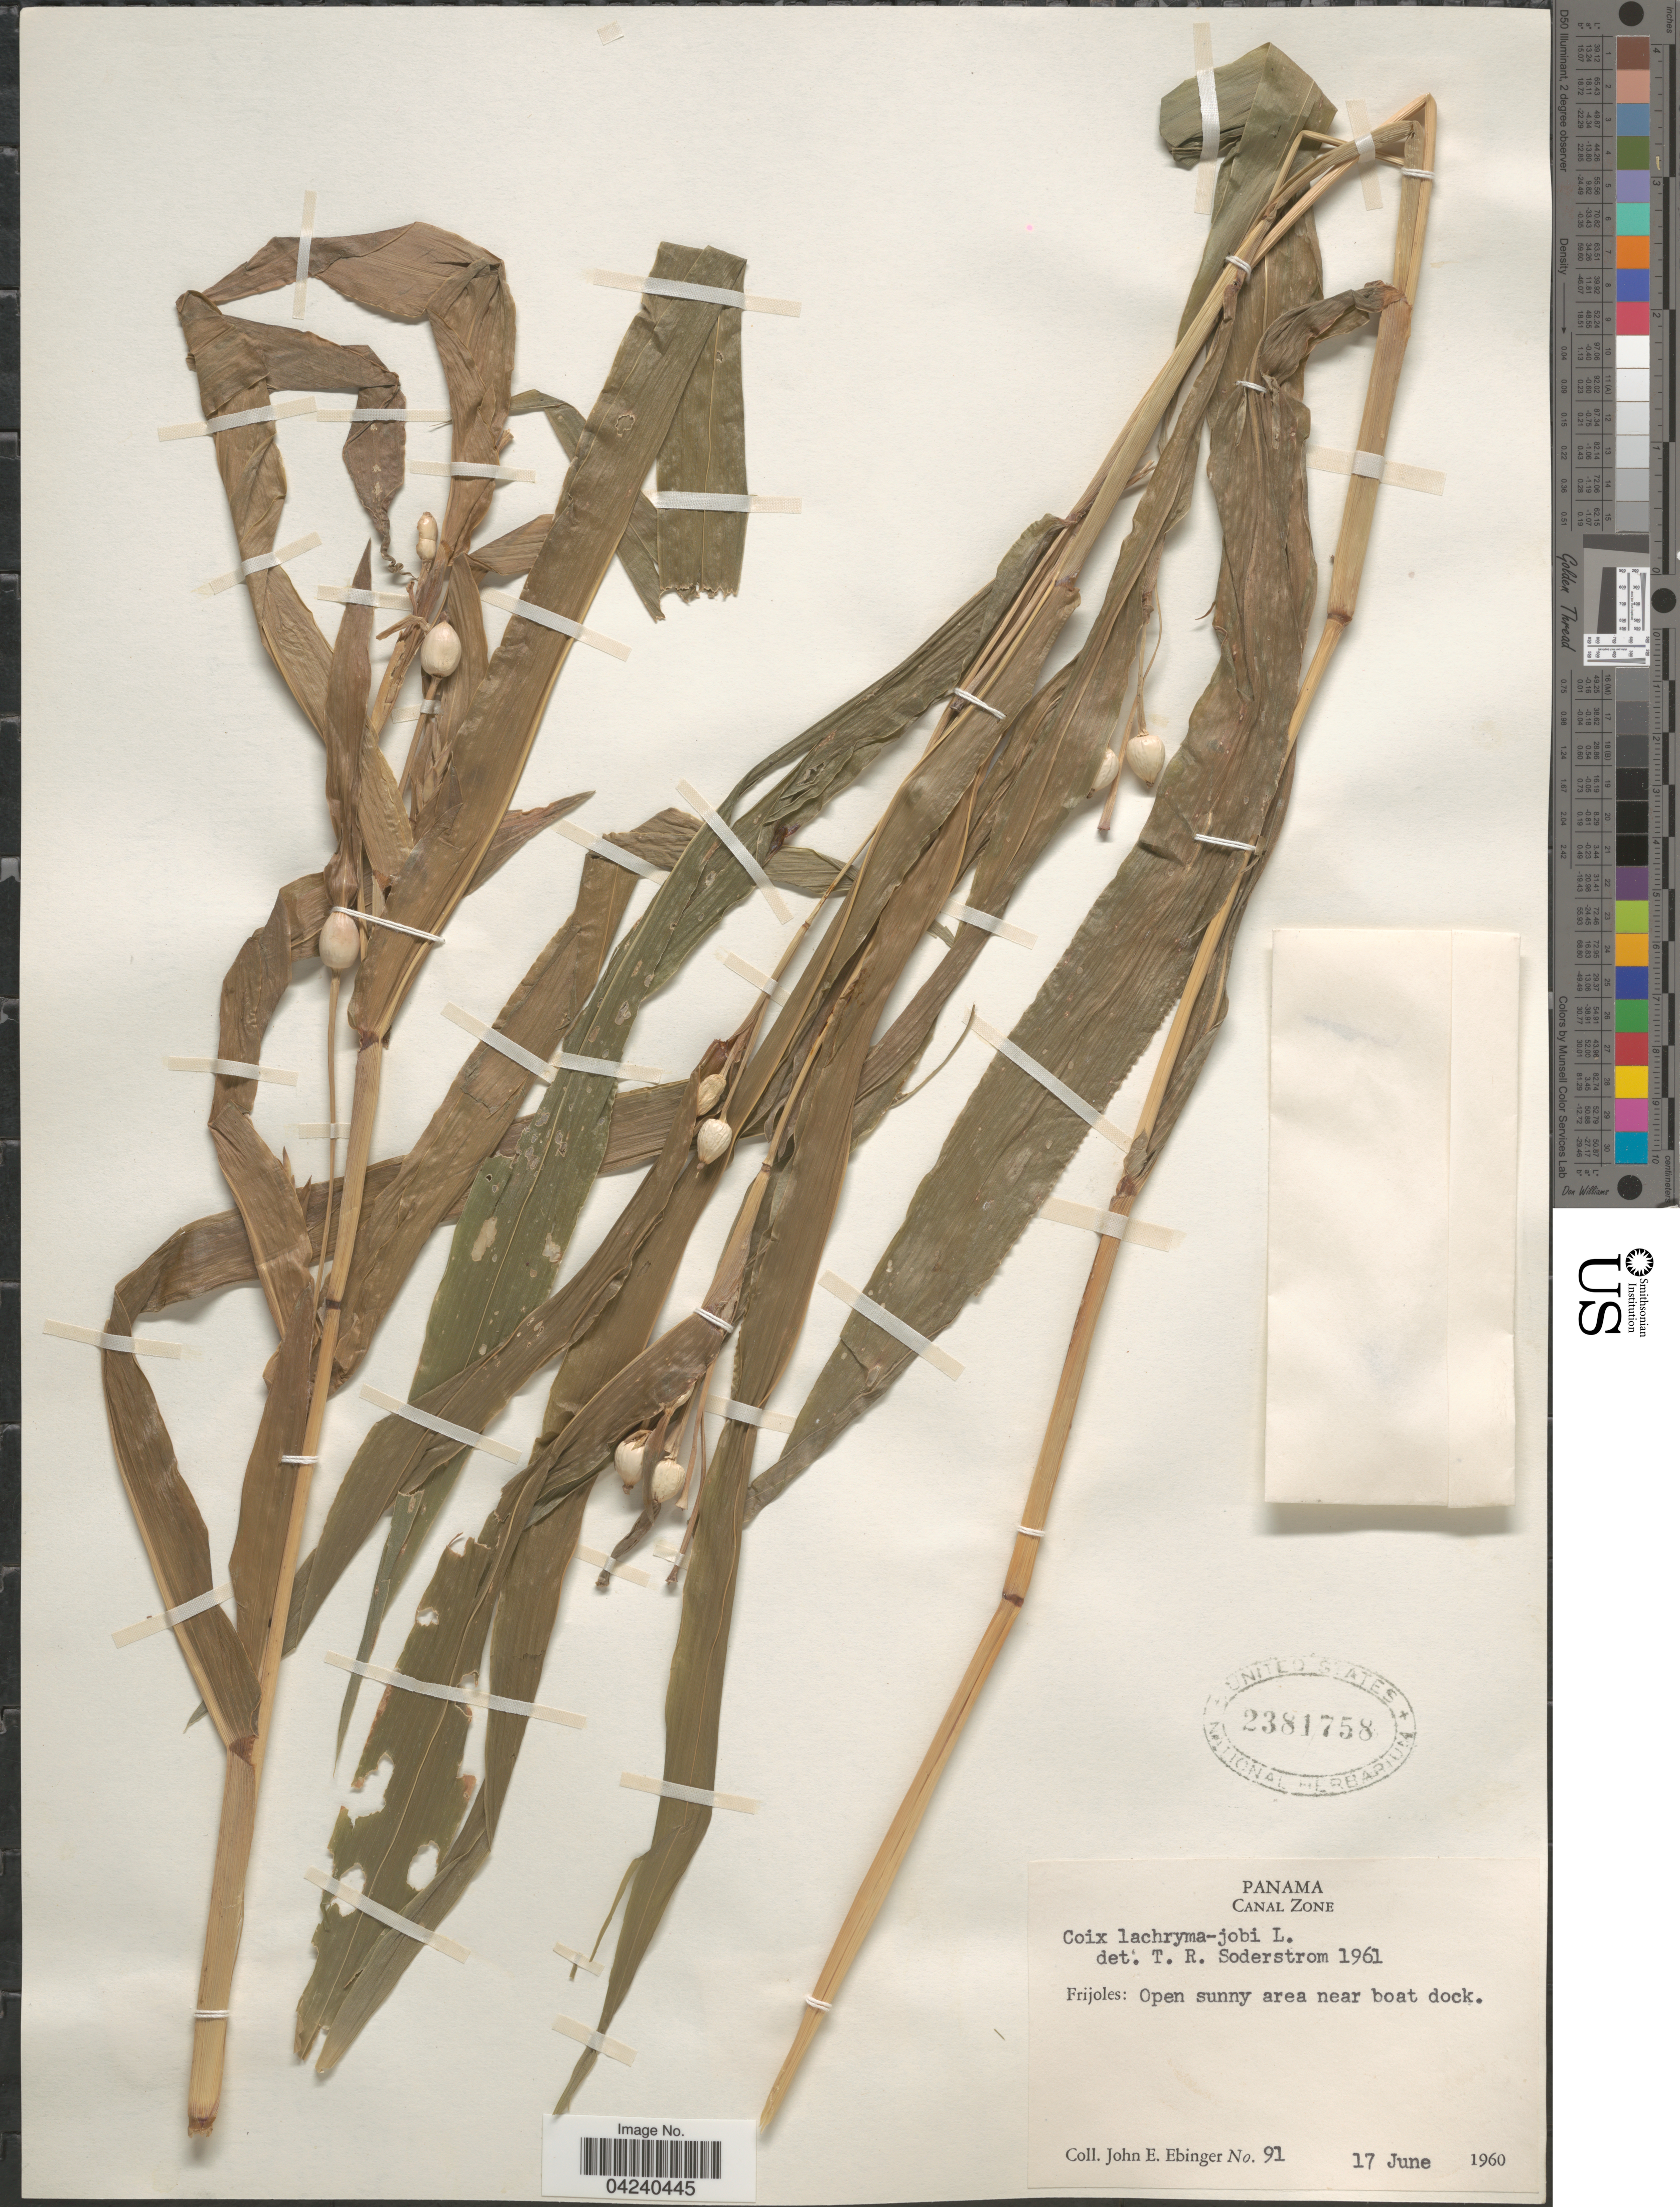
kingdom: Plantae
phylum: Tracheophyta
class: Liliopsida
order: Poales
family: Poaceae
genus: Coix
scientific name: Coix lacryma-jobi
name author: L.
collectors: J. Ebinger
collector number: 91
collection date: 1960-06-17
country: Panama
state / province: Colón / Panamá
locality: Canal Zone. Frijoles: Open sunny area near boat dock.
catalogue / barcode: US 2381758